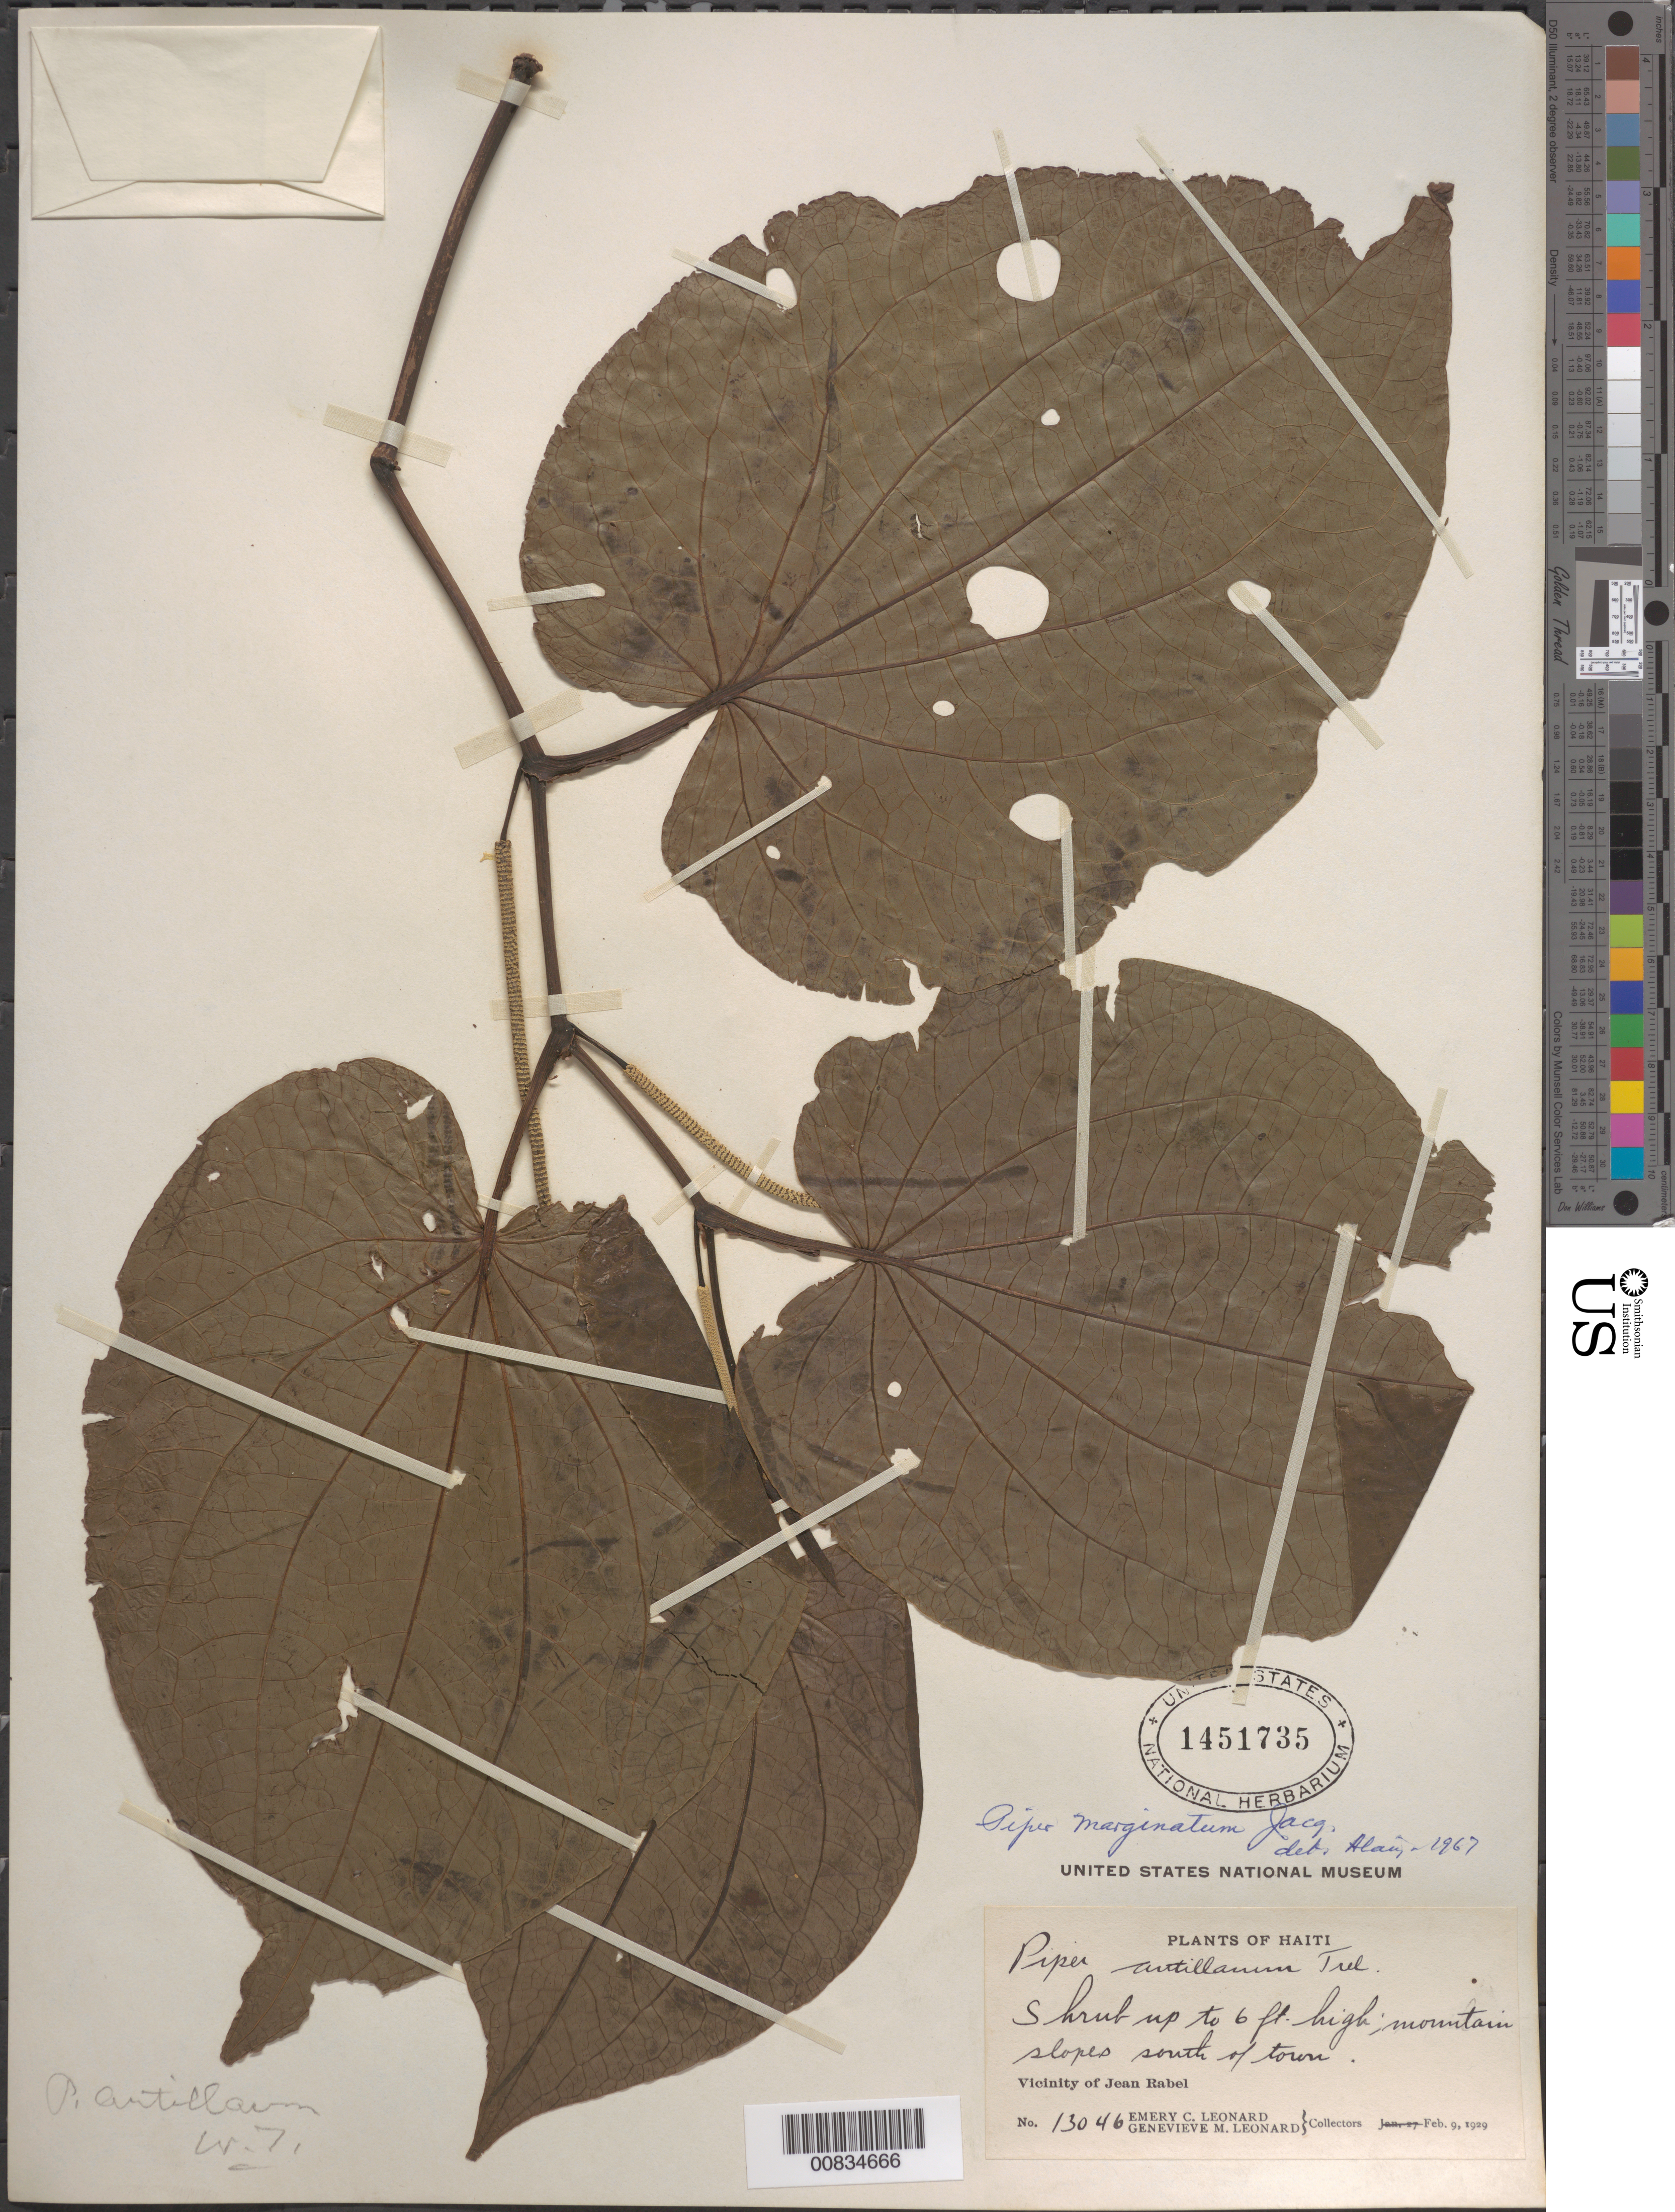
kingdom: Plantae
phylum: Tracheophyta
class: Magnoliopsida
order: Piperales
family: Piperaceae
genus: Piper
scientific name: Piper marginatum var. domatiiferum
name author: Trel.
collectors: E. C. Leonard & G. M. Leonard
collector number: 13046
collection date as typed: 09 Feb 1929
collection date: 1929-02-09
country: Haiti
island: Hispaniola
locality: Vicinity of Jean Rabel. Mountain slopes south of town.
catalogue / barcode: US 1451735